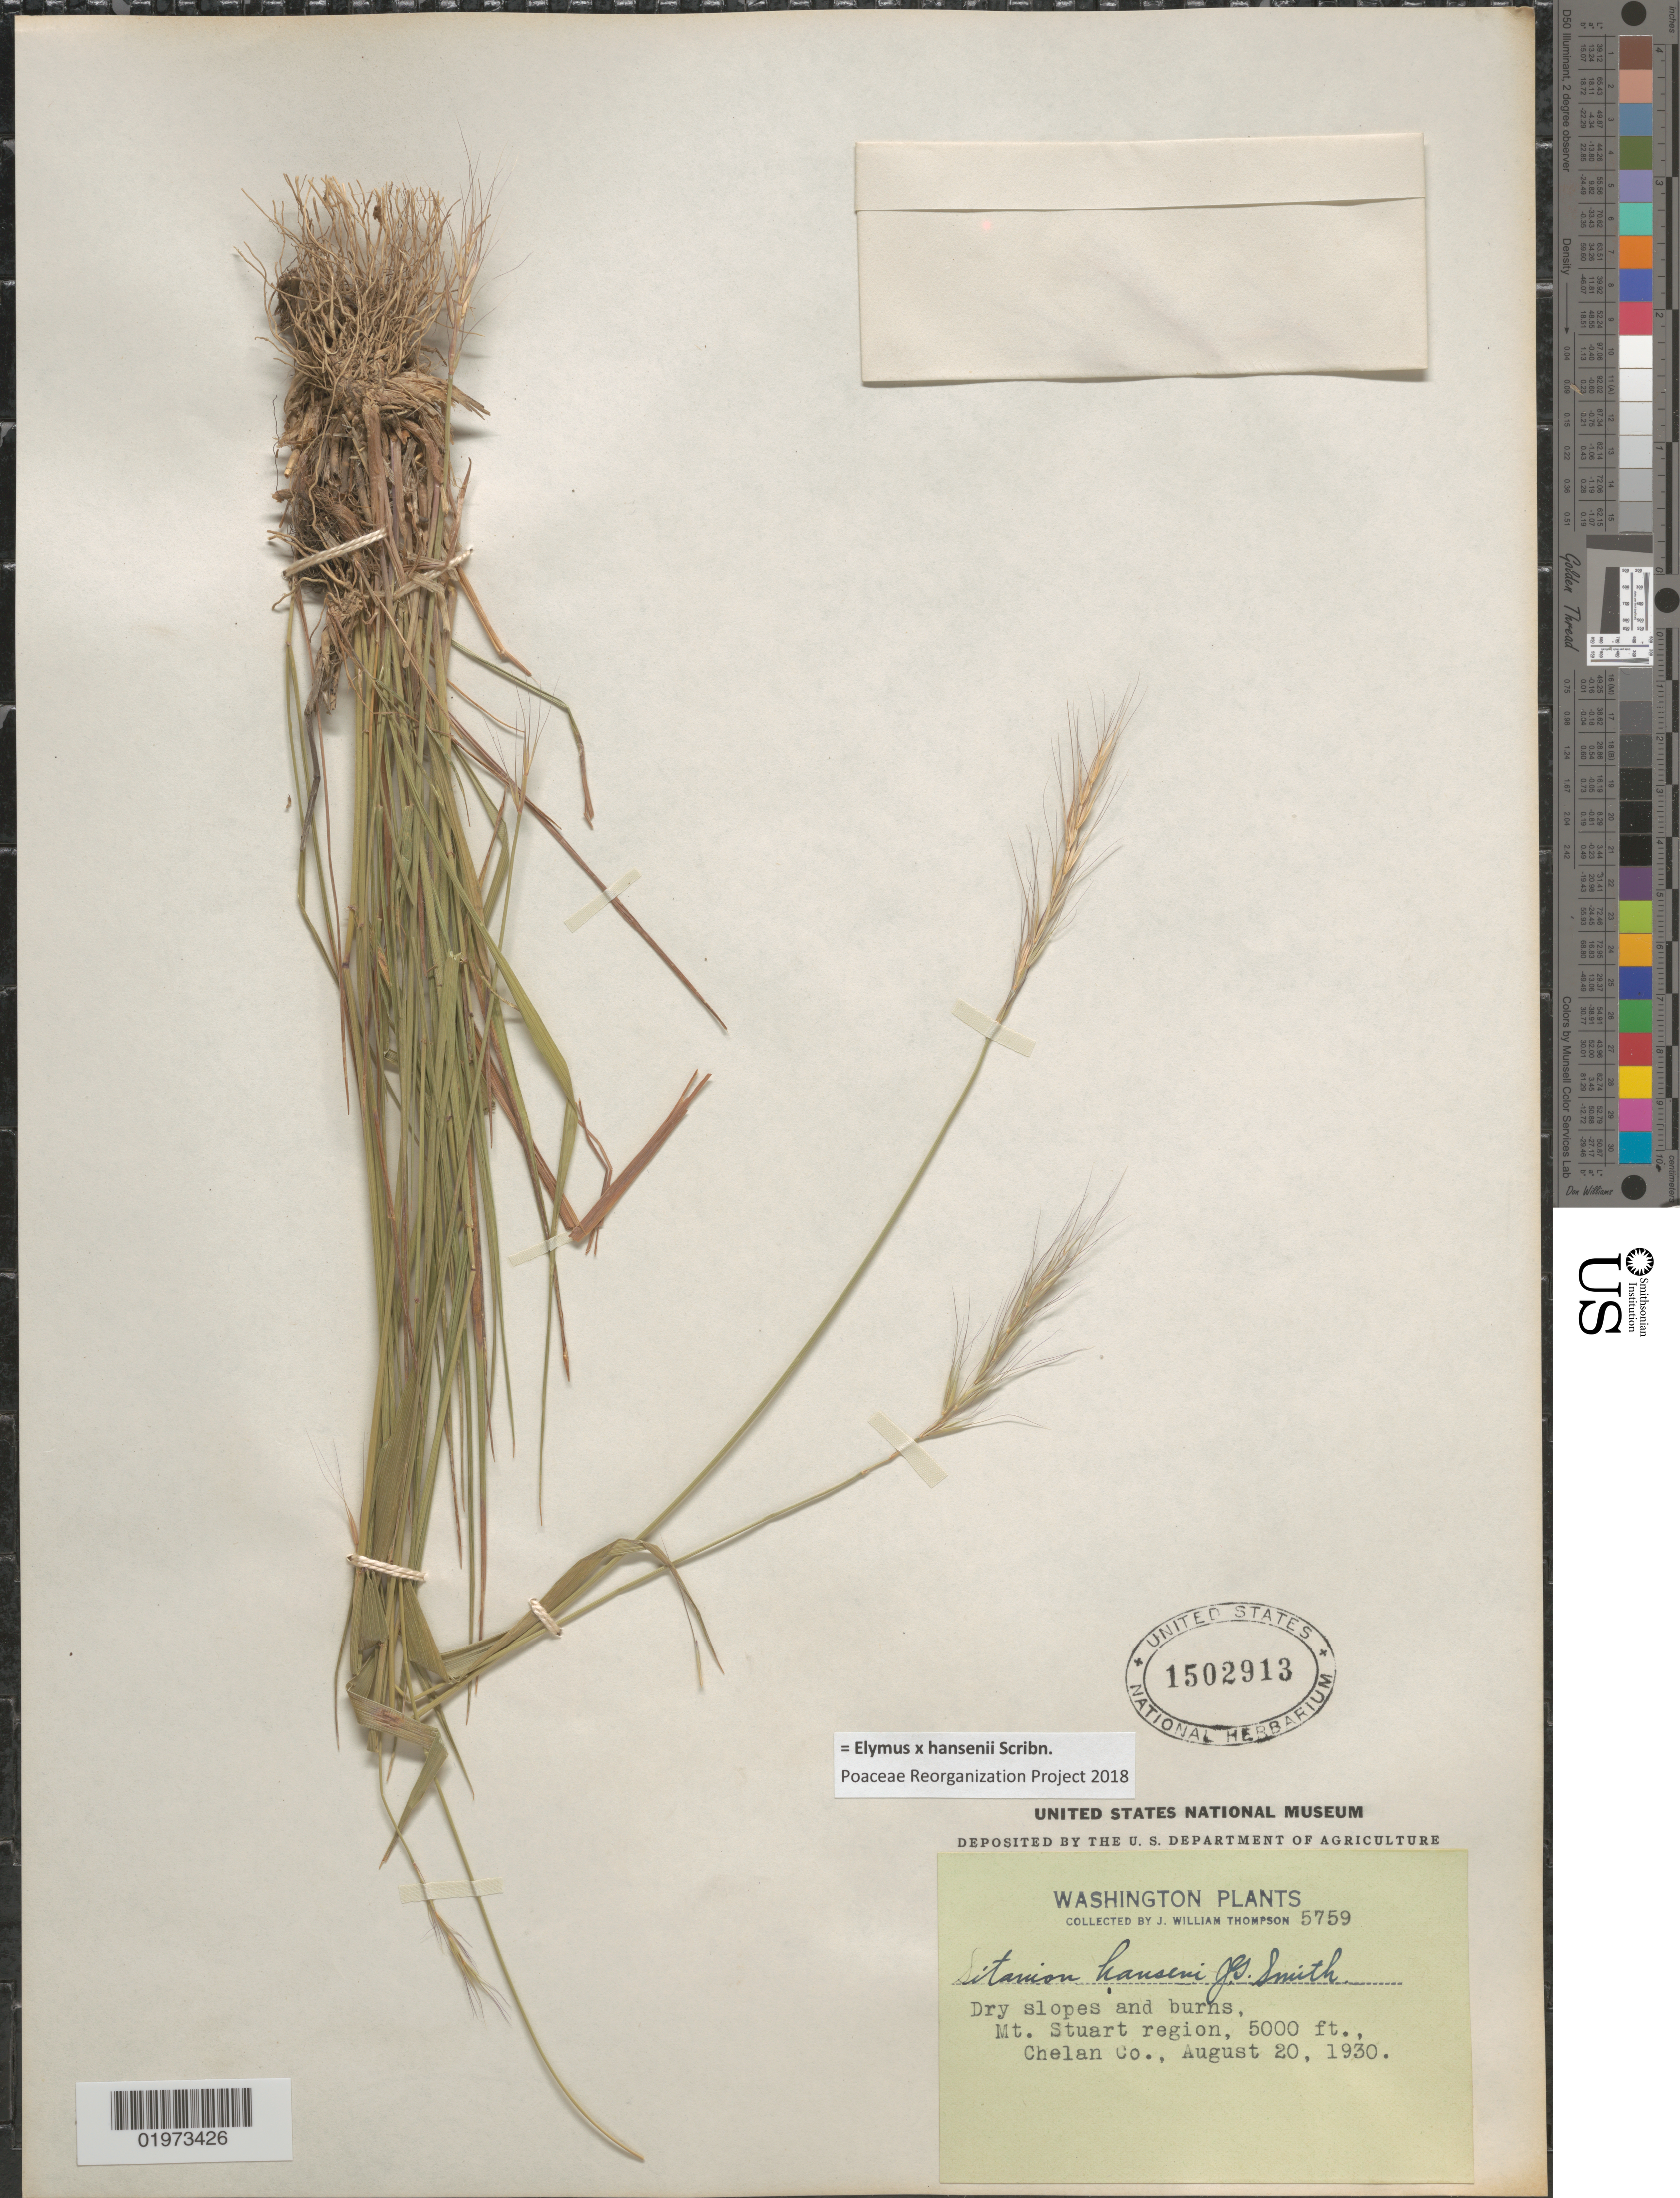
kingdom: Plantae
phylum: Tracheophyta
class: Liliopsida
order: Poales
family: Poaceae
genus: Elymus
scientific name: Elymus x hansenii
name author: Scribn.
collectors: J. W. Thompson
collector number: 5759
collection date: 1930-08-20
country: United States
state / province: Washington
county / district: Chelan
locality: Dry slopes and burns, Mt. Stuart region, Chelan Co.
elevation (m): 1524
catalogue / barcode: US 1502913